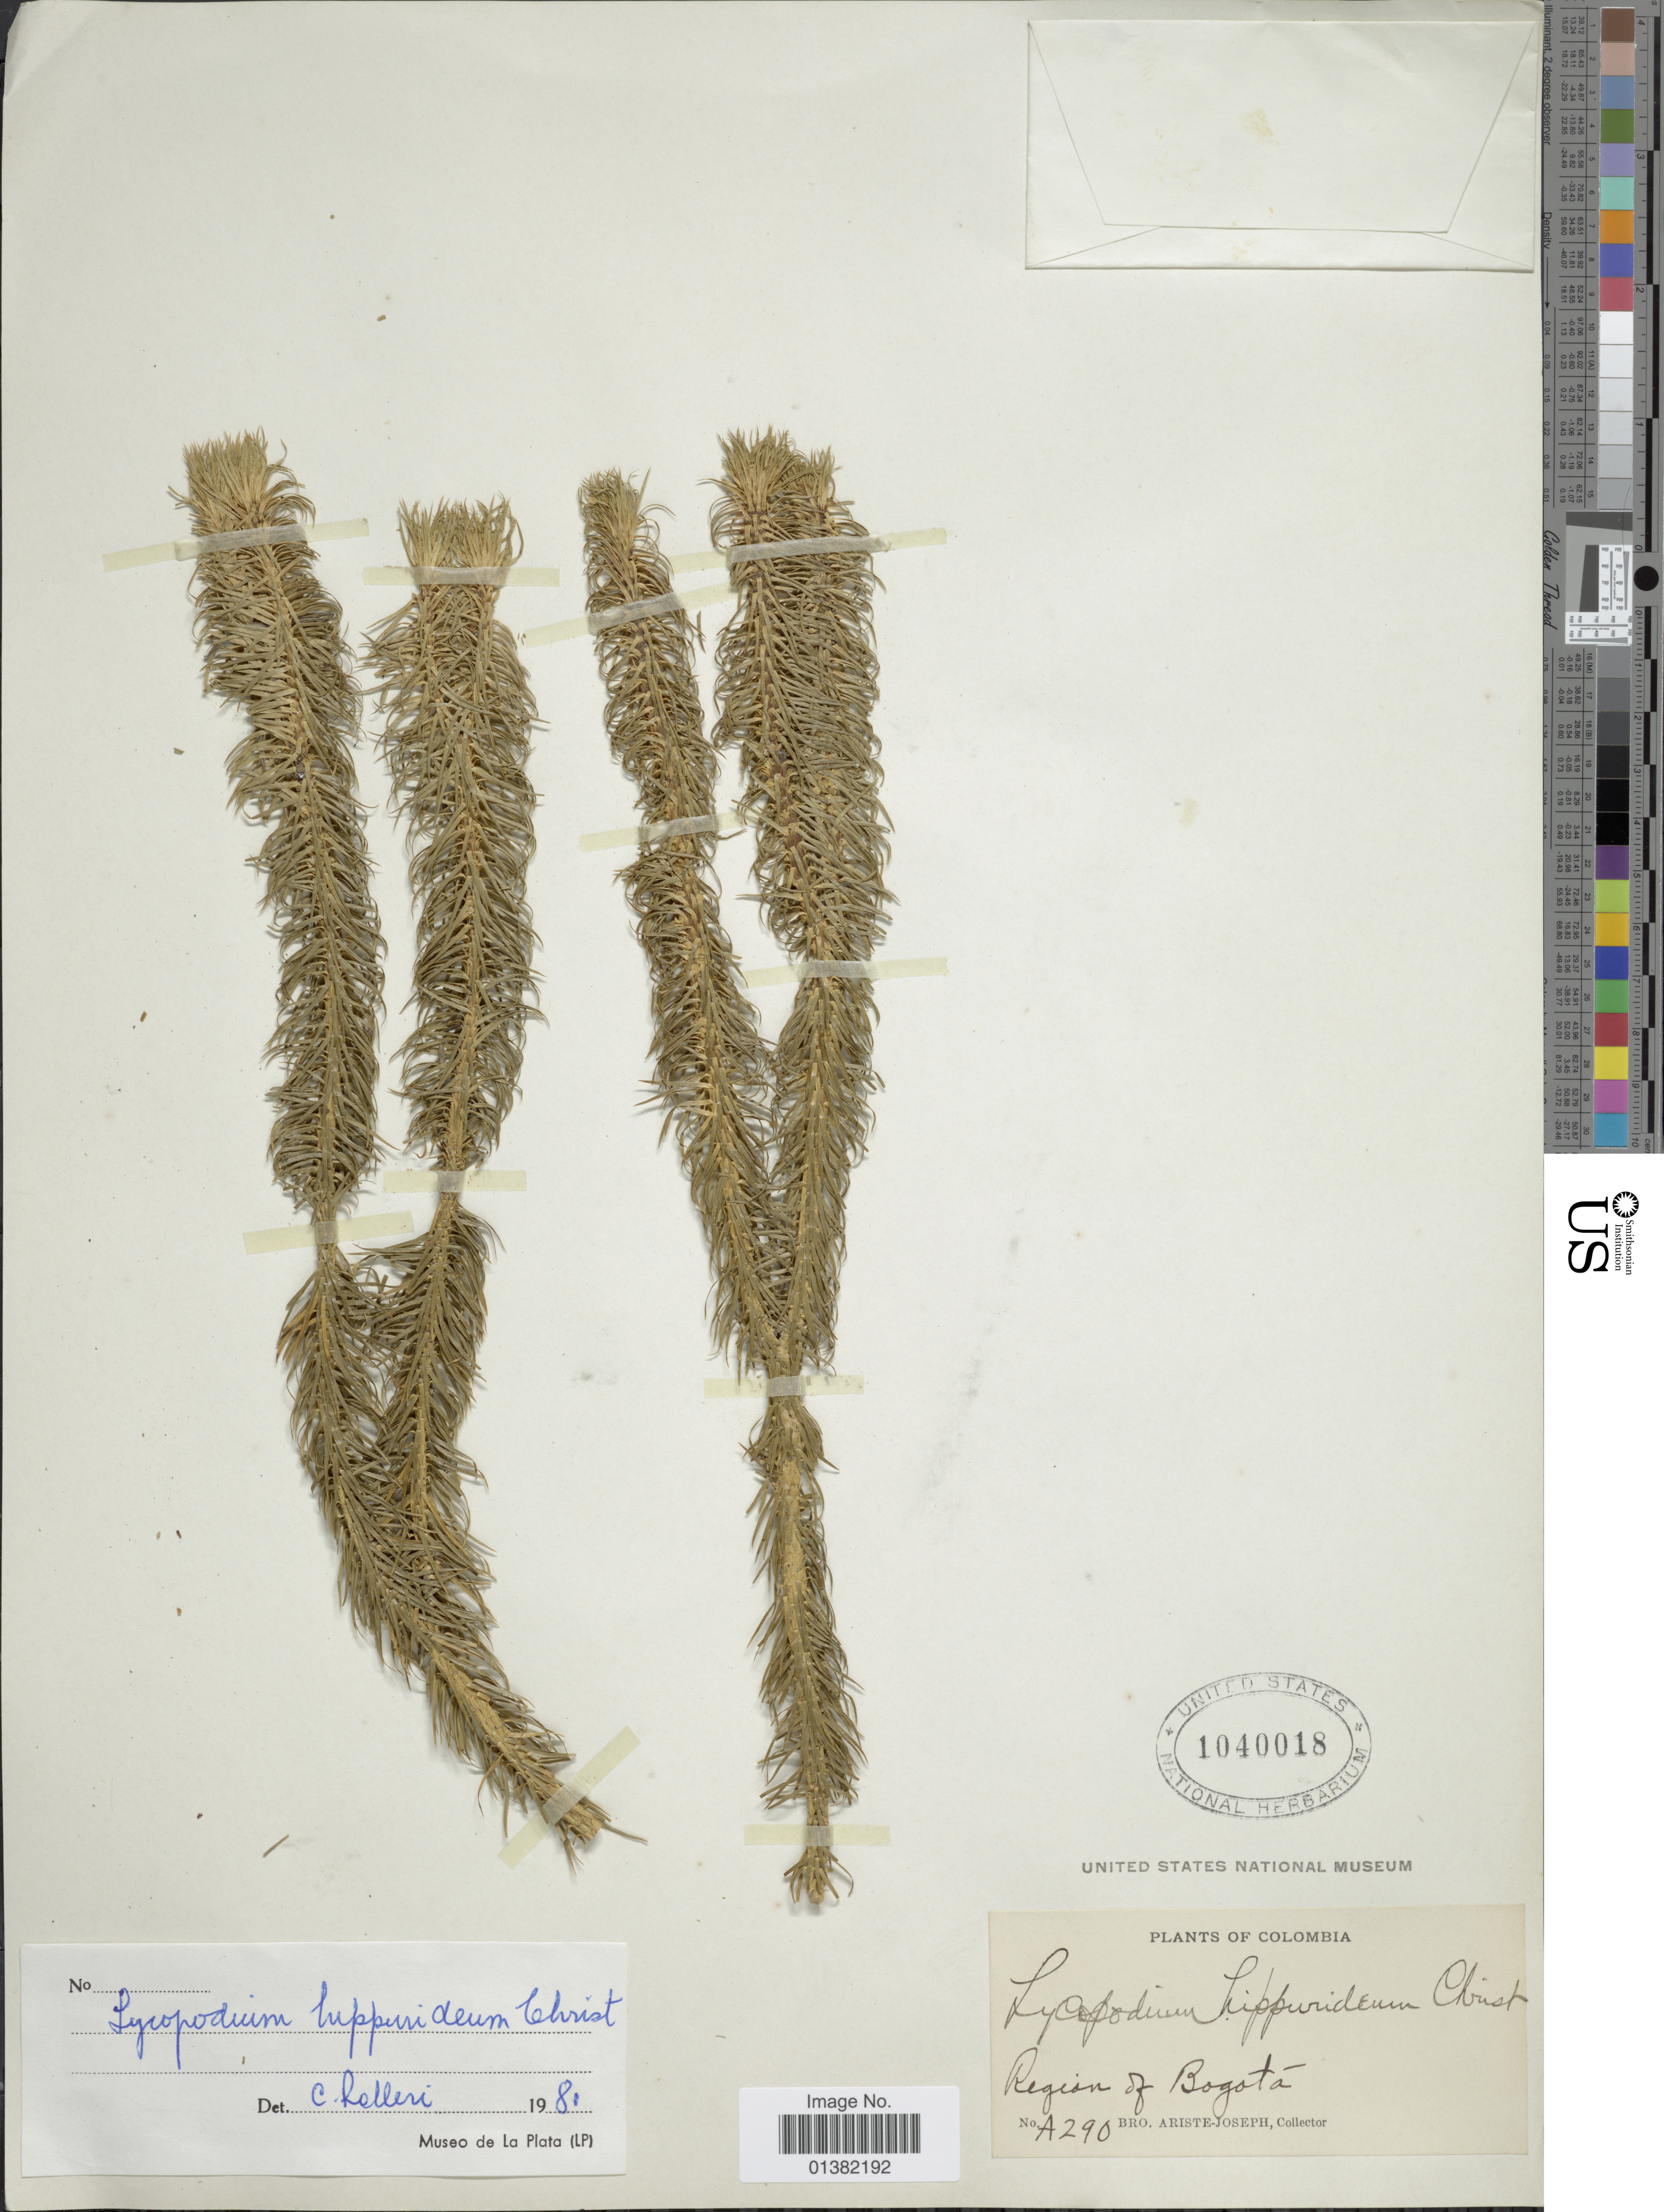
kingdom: Plantae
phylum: Tracheophyta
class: Lycopodiopsida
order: Lycopodiales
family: Lycopodiaceae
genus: Phlegmariurus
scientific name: Phlegmariurus hippurideus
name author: (Christ) B. Øllg.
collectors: Bro. Ariste-Joseph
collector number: A290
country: Colombia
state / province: Bogota D.C.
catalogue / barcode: US 1040018